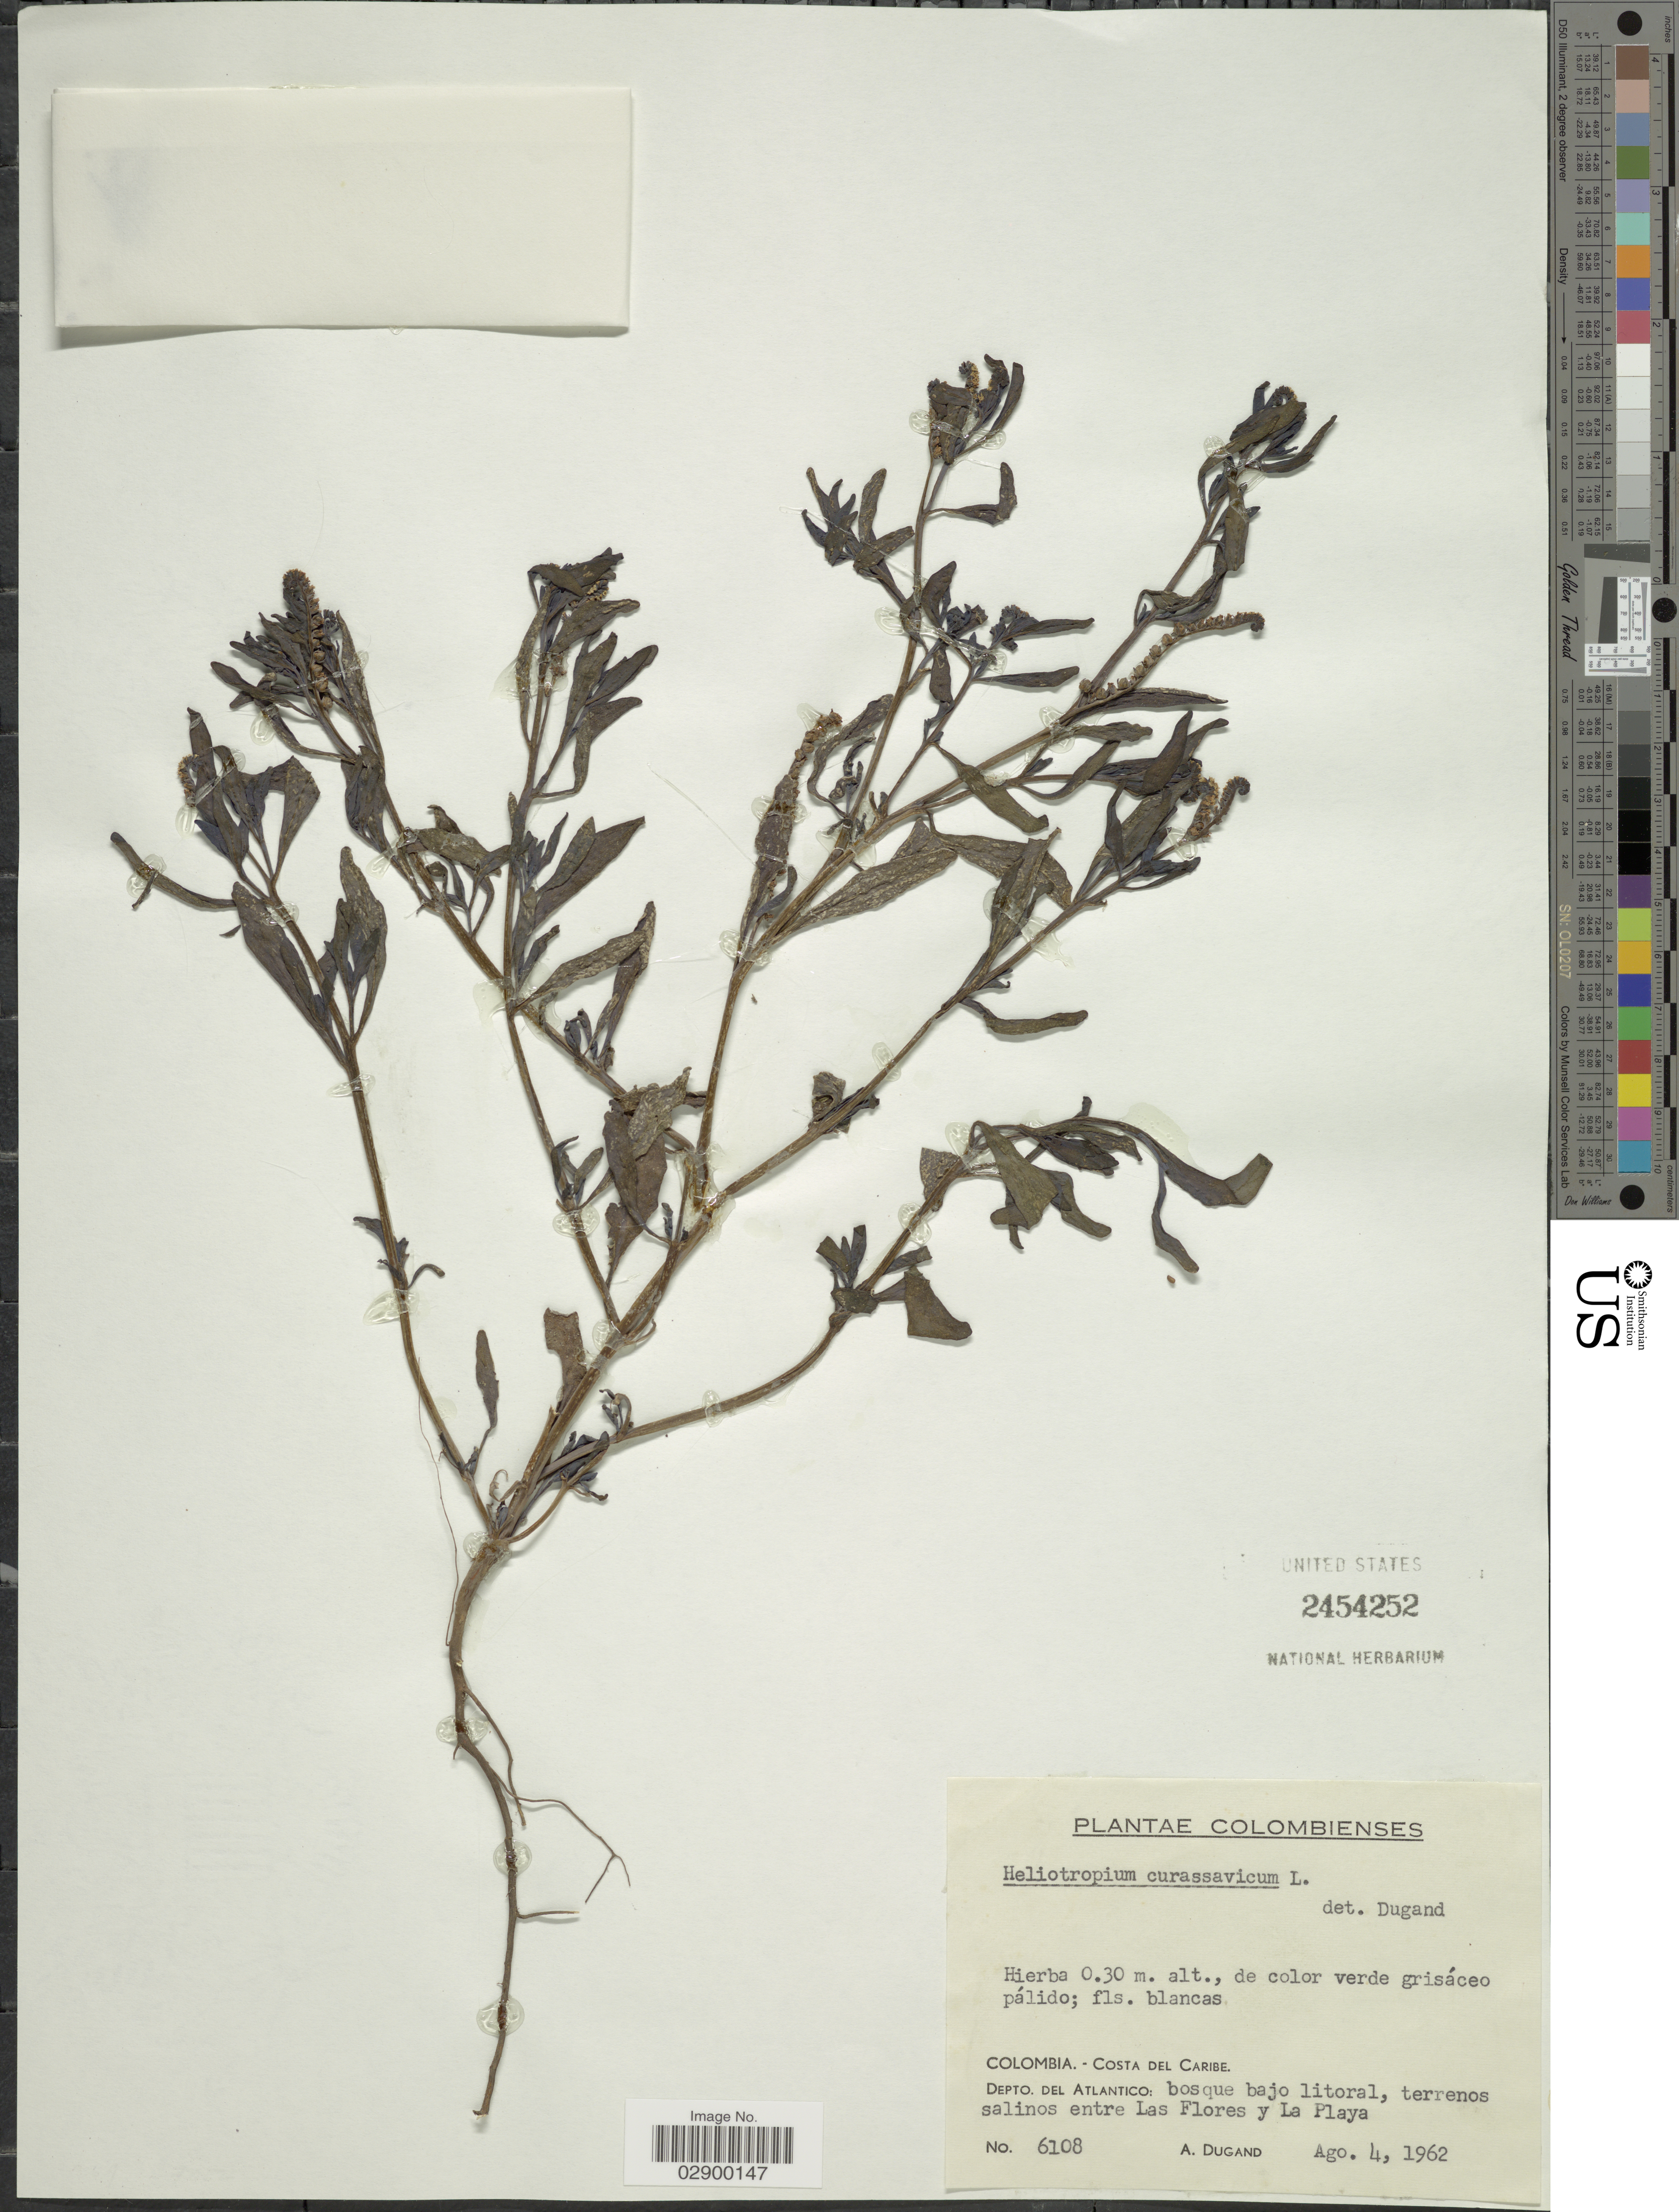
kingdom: Plantae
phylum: Tracheophyta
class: Magnoliopsida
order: Boraginales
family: Heliotropiaceae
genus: Heliotropium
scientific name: Heliotropium curassavicum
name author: L.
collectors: A. Dugand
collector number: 6108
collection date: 1962-08-04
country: Colombia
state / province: Atlántico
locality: Costa del Caribe, Depto. del Atlantico: bosque bajo litoral, terrenos salinos entre Las Flores y La Playa.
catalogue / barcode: US 2454252